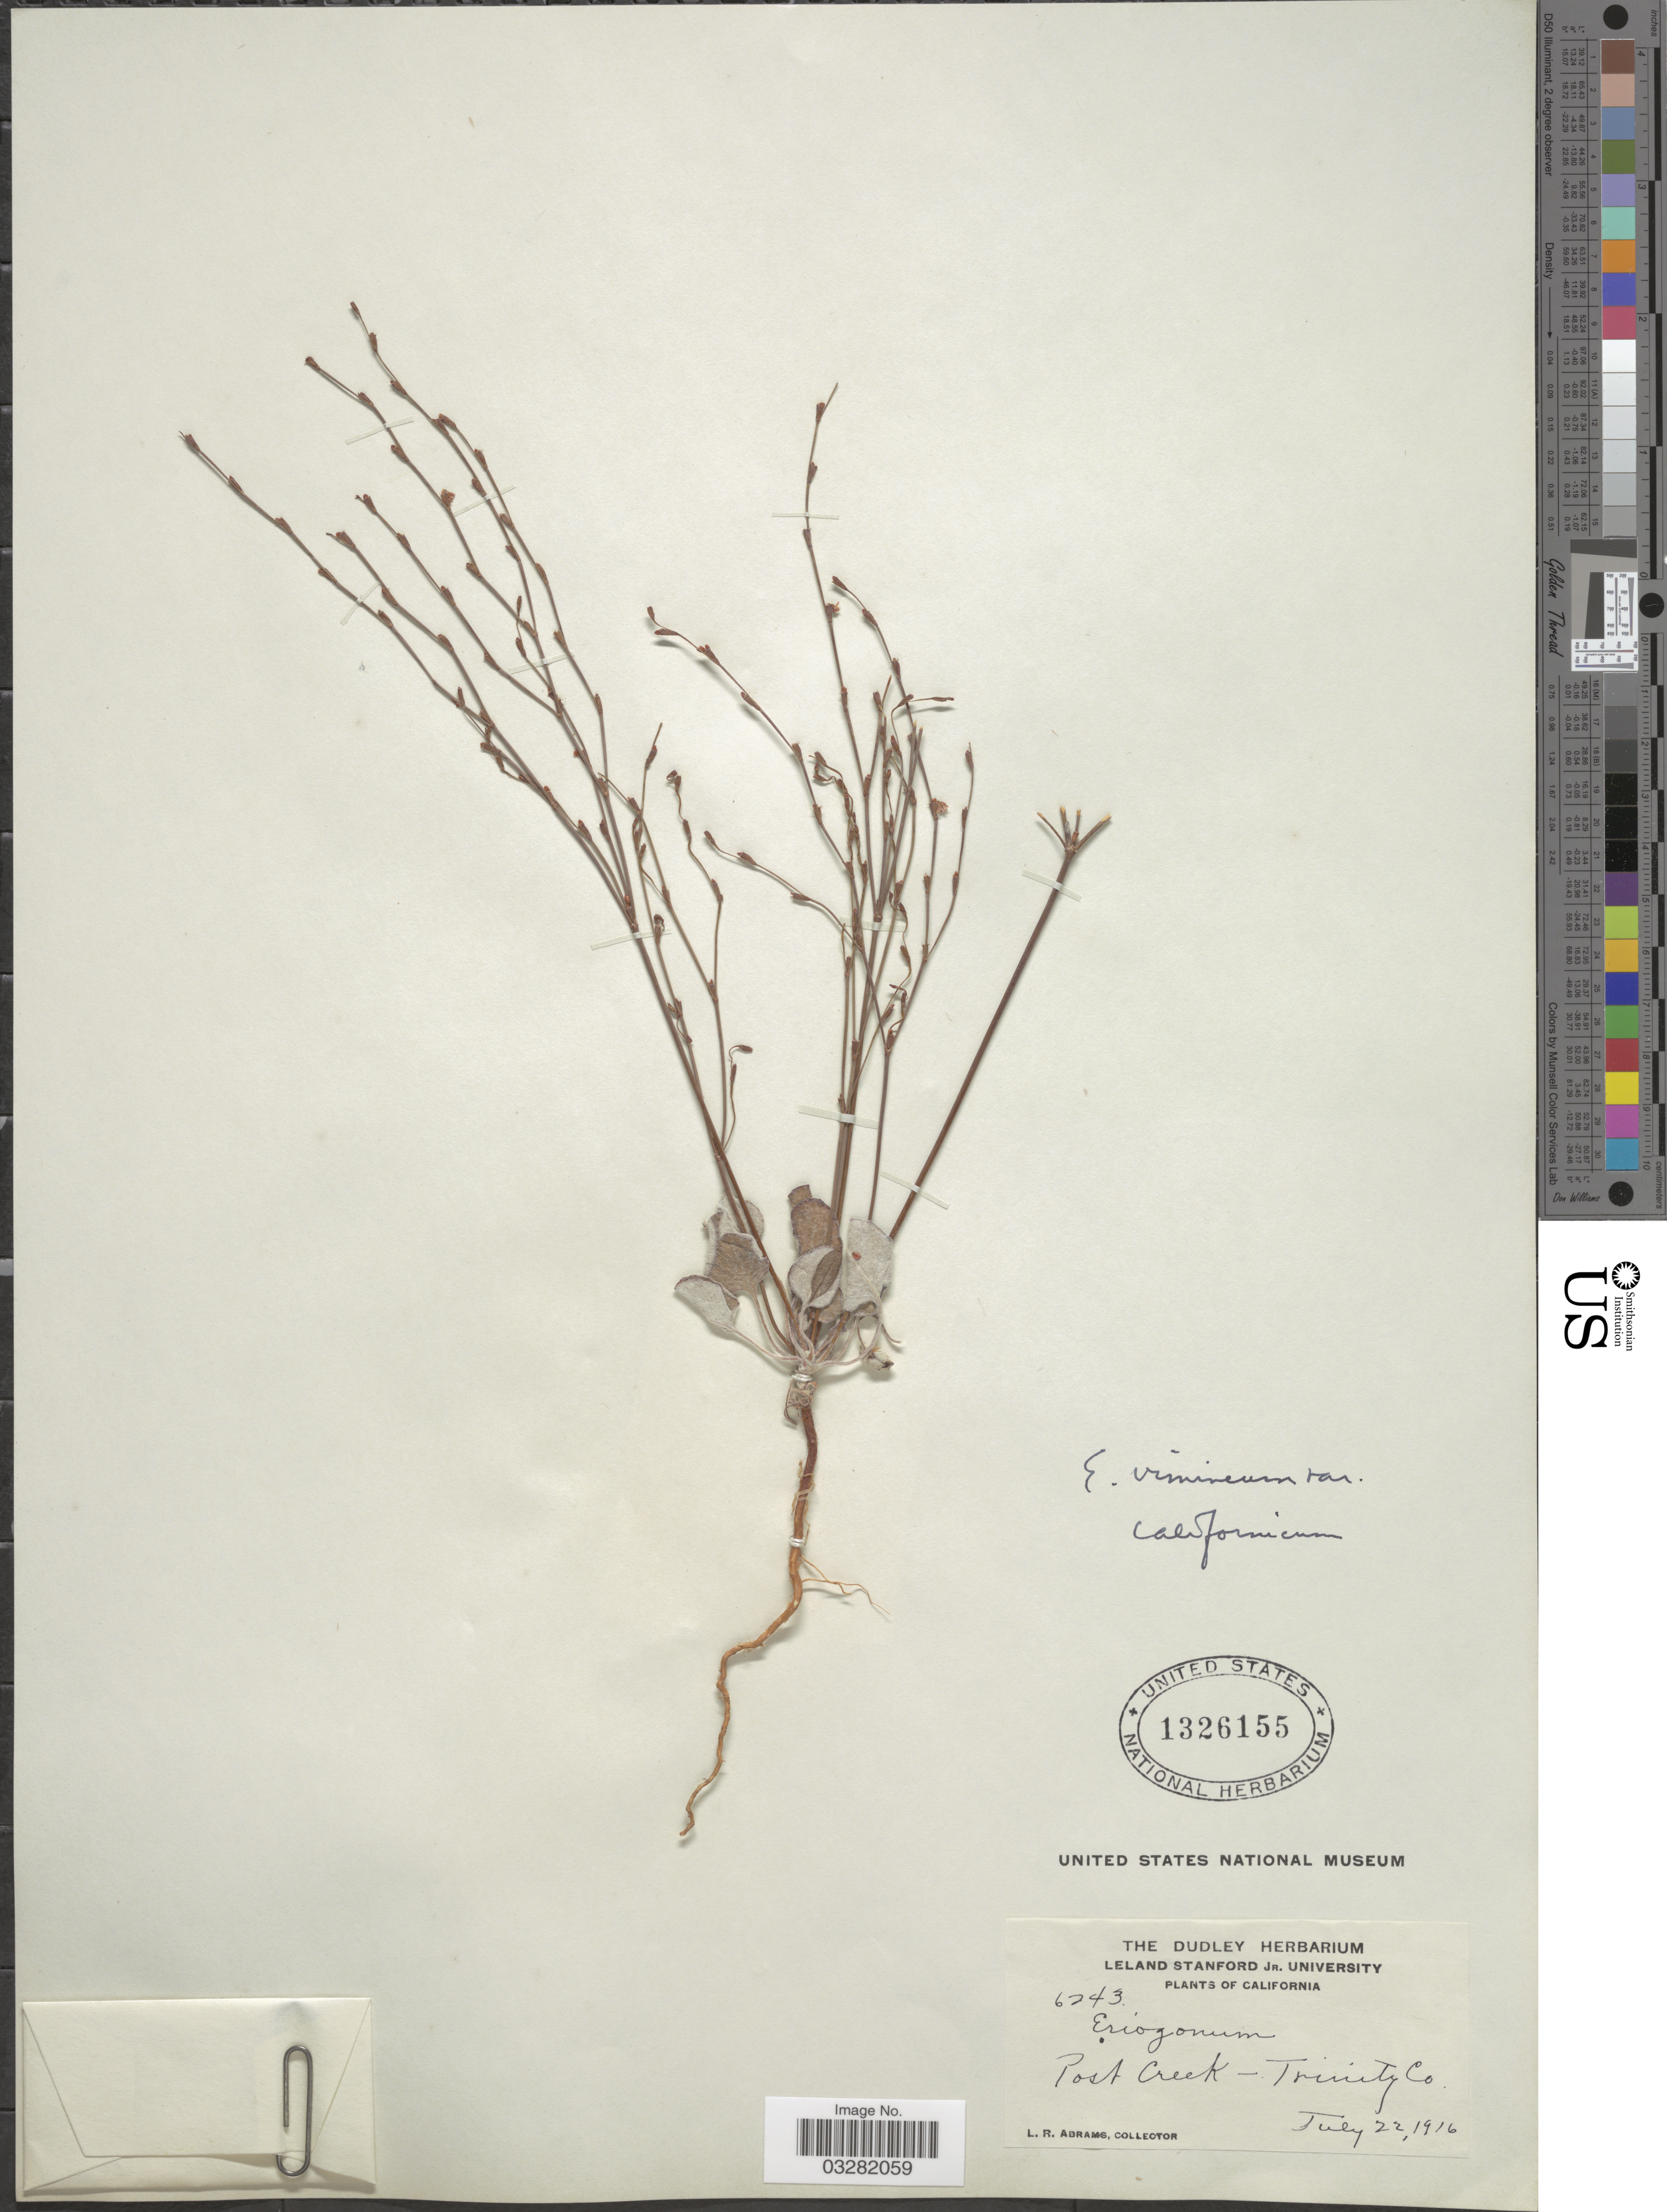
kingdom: Plantae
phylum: Tracheophyta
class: Magnoliopsida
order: Caryophyllales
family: Polygonaceae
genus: Eriogonum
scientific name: Eriogonum vimineum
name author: Douglas ex Benth.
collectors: L. Abrams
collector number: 6243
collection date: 1916-07-22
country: United States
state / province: California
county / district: Trinity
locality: Post Creek- Trinity Co.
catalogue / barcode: US 1326155